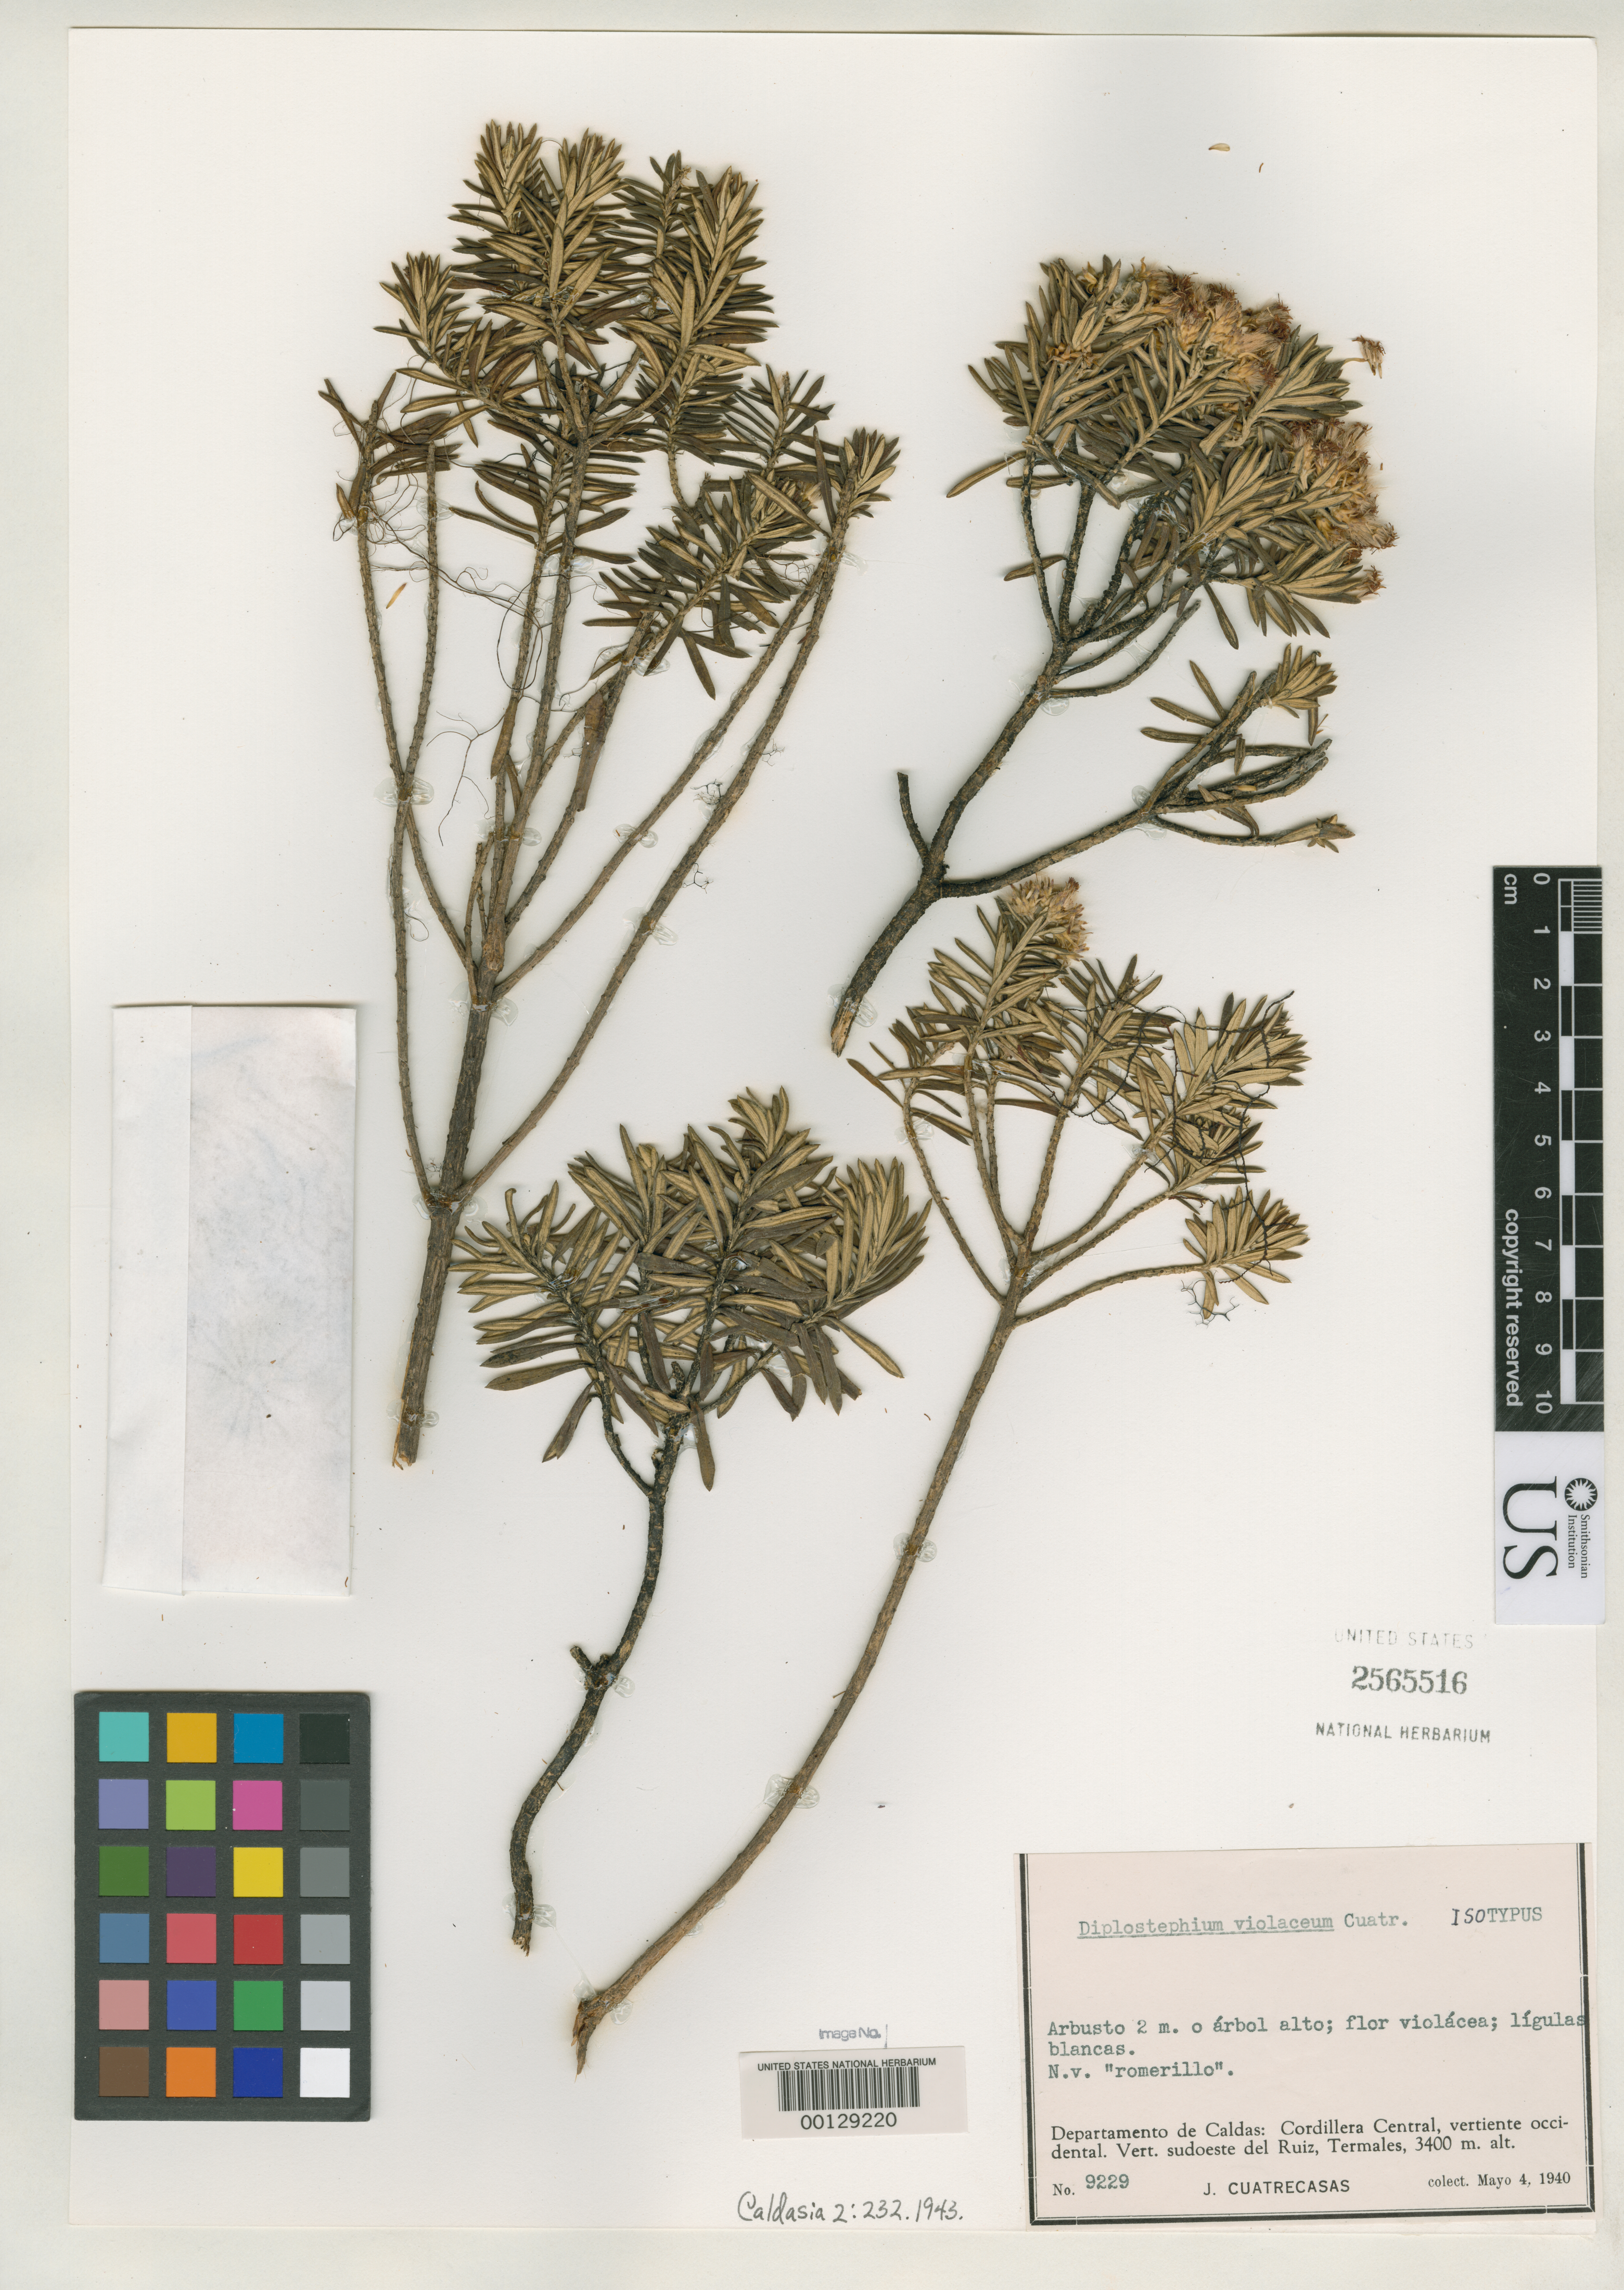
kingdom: Plantae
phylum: Tracheophyta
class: Magnoliopsida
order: Asterales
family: Asteraceae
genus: Diplostephium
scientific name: Diplostephium violaceum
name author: Cuatrec.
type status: Isotype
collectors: J. Cuatrecasas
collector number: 9229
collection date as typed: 04 May 1940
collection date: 1940-05-04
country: Colombia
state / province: Caldas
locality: Ruiz; Termales.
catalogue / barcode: US 2565516